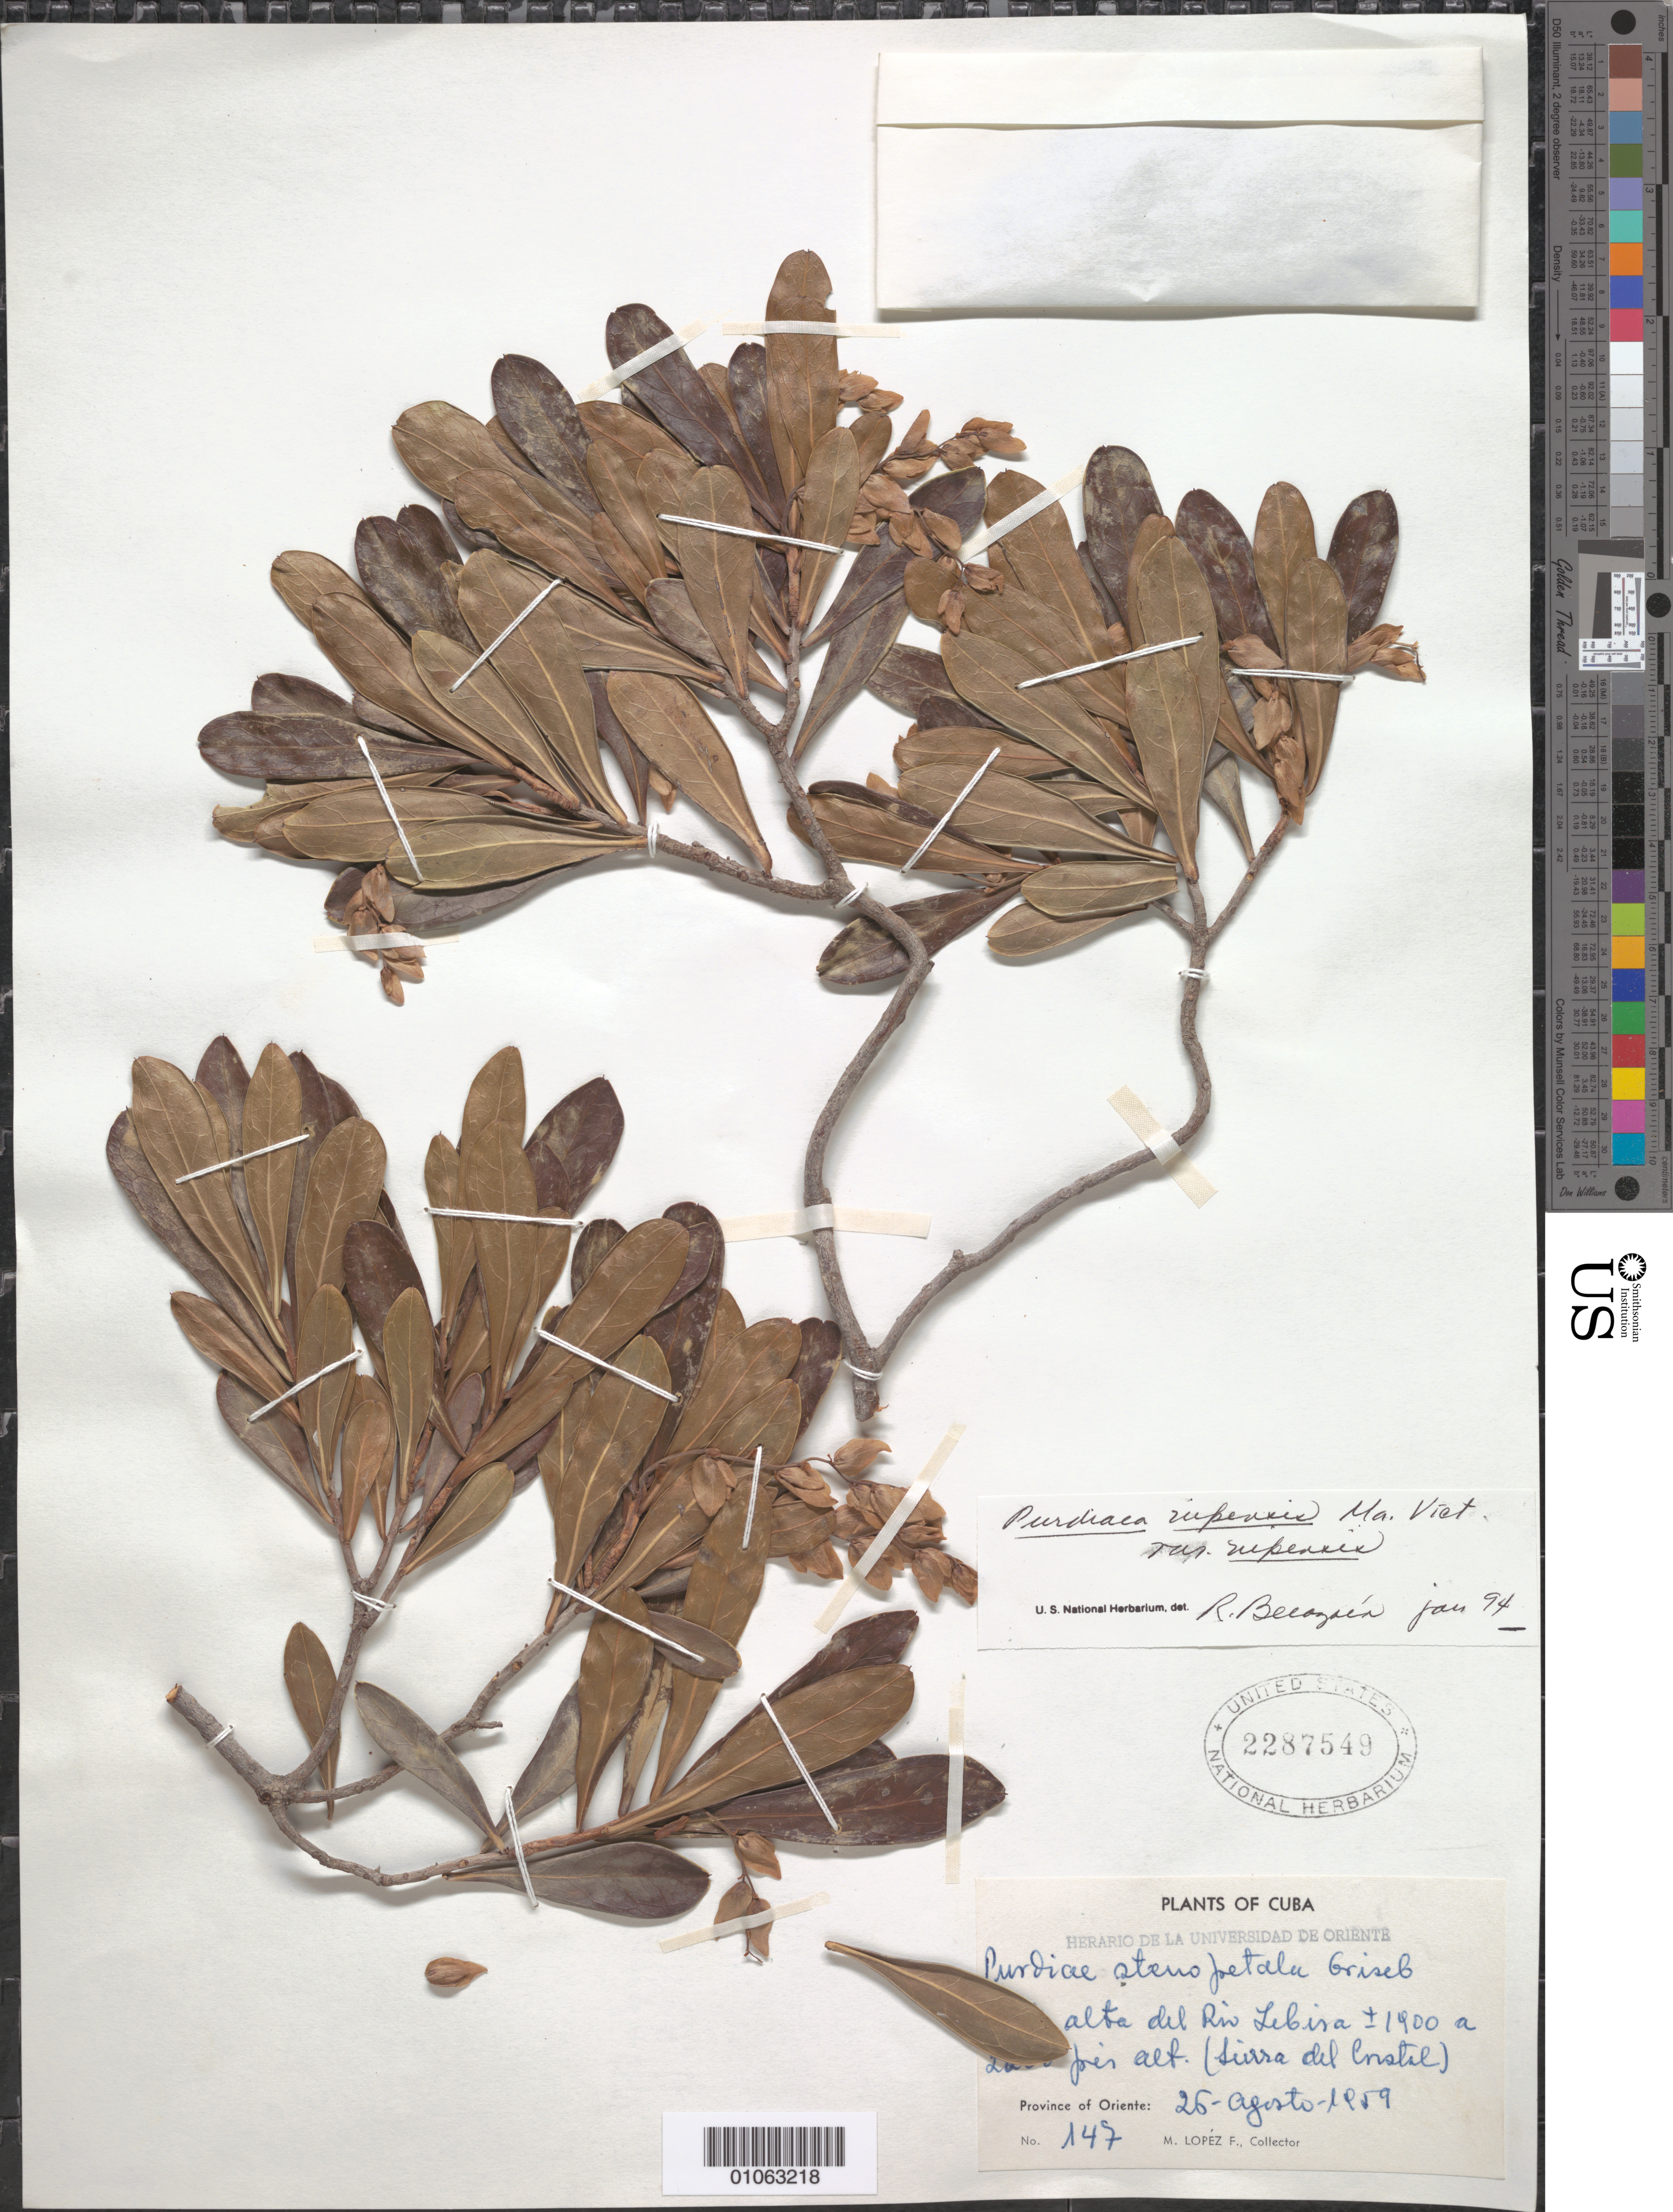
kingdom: Plantae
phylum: Tracheophyta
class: Magnoliopsida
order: Ericales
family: Clethraceae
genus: Purdiaea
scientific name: Purdiaea nipensis var. nipensis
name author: Vict. & León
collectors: M. López Figueiras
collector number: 147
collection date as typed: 25 Aug 1959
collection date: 1959-08-25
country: Cuba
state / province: Oriente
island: Cuba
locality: Parte alta del rio Lebira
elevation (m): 274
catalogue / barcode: US 2287549